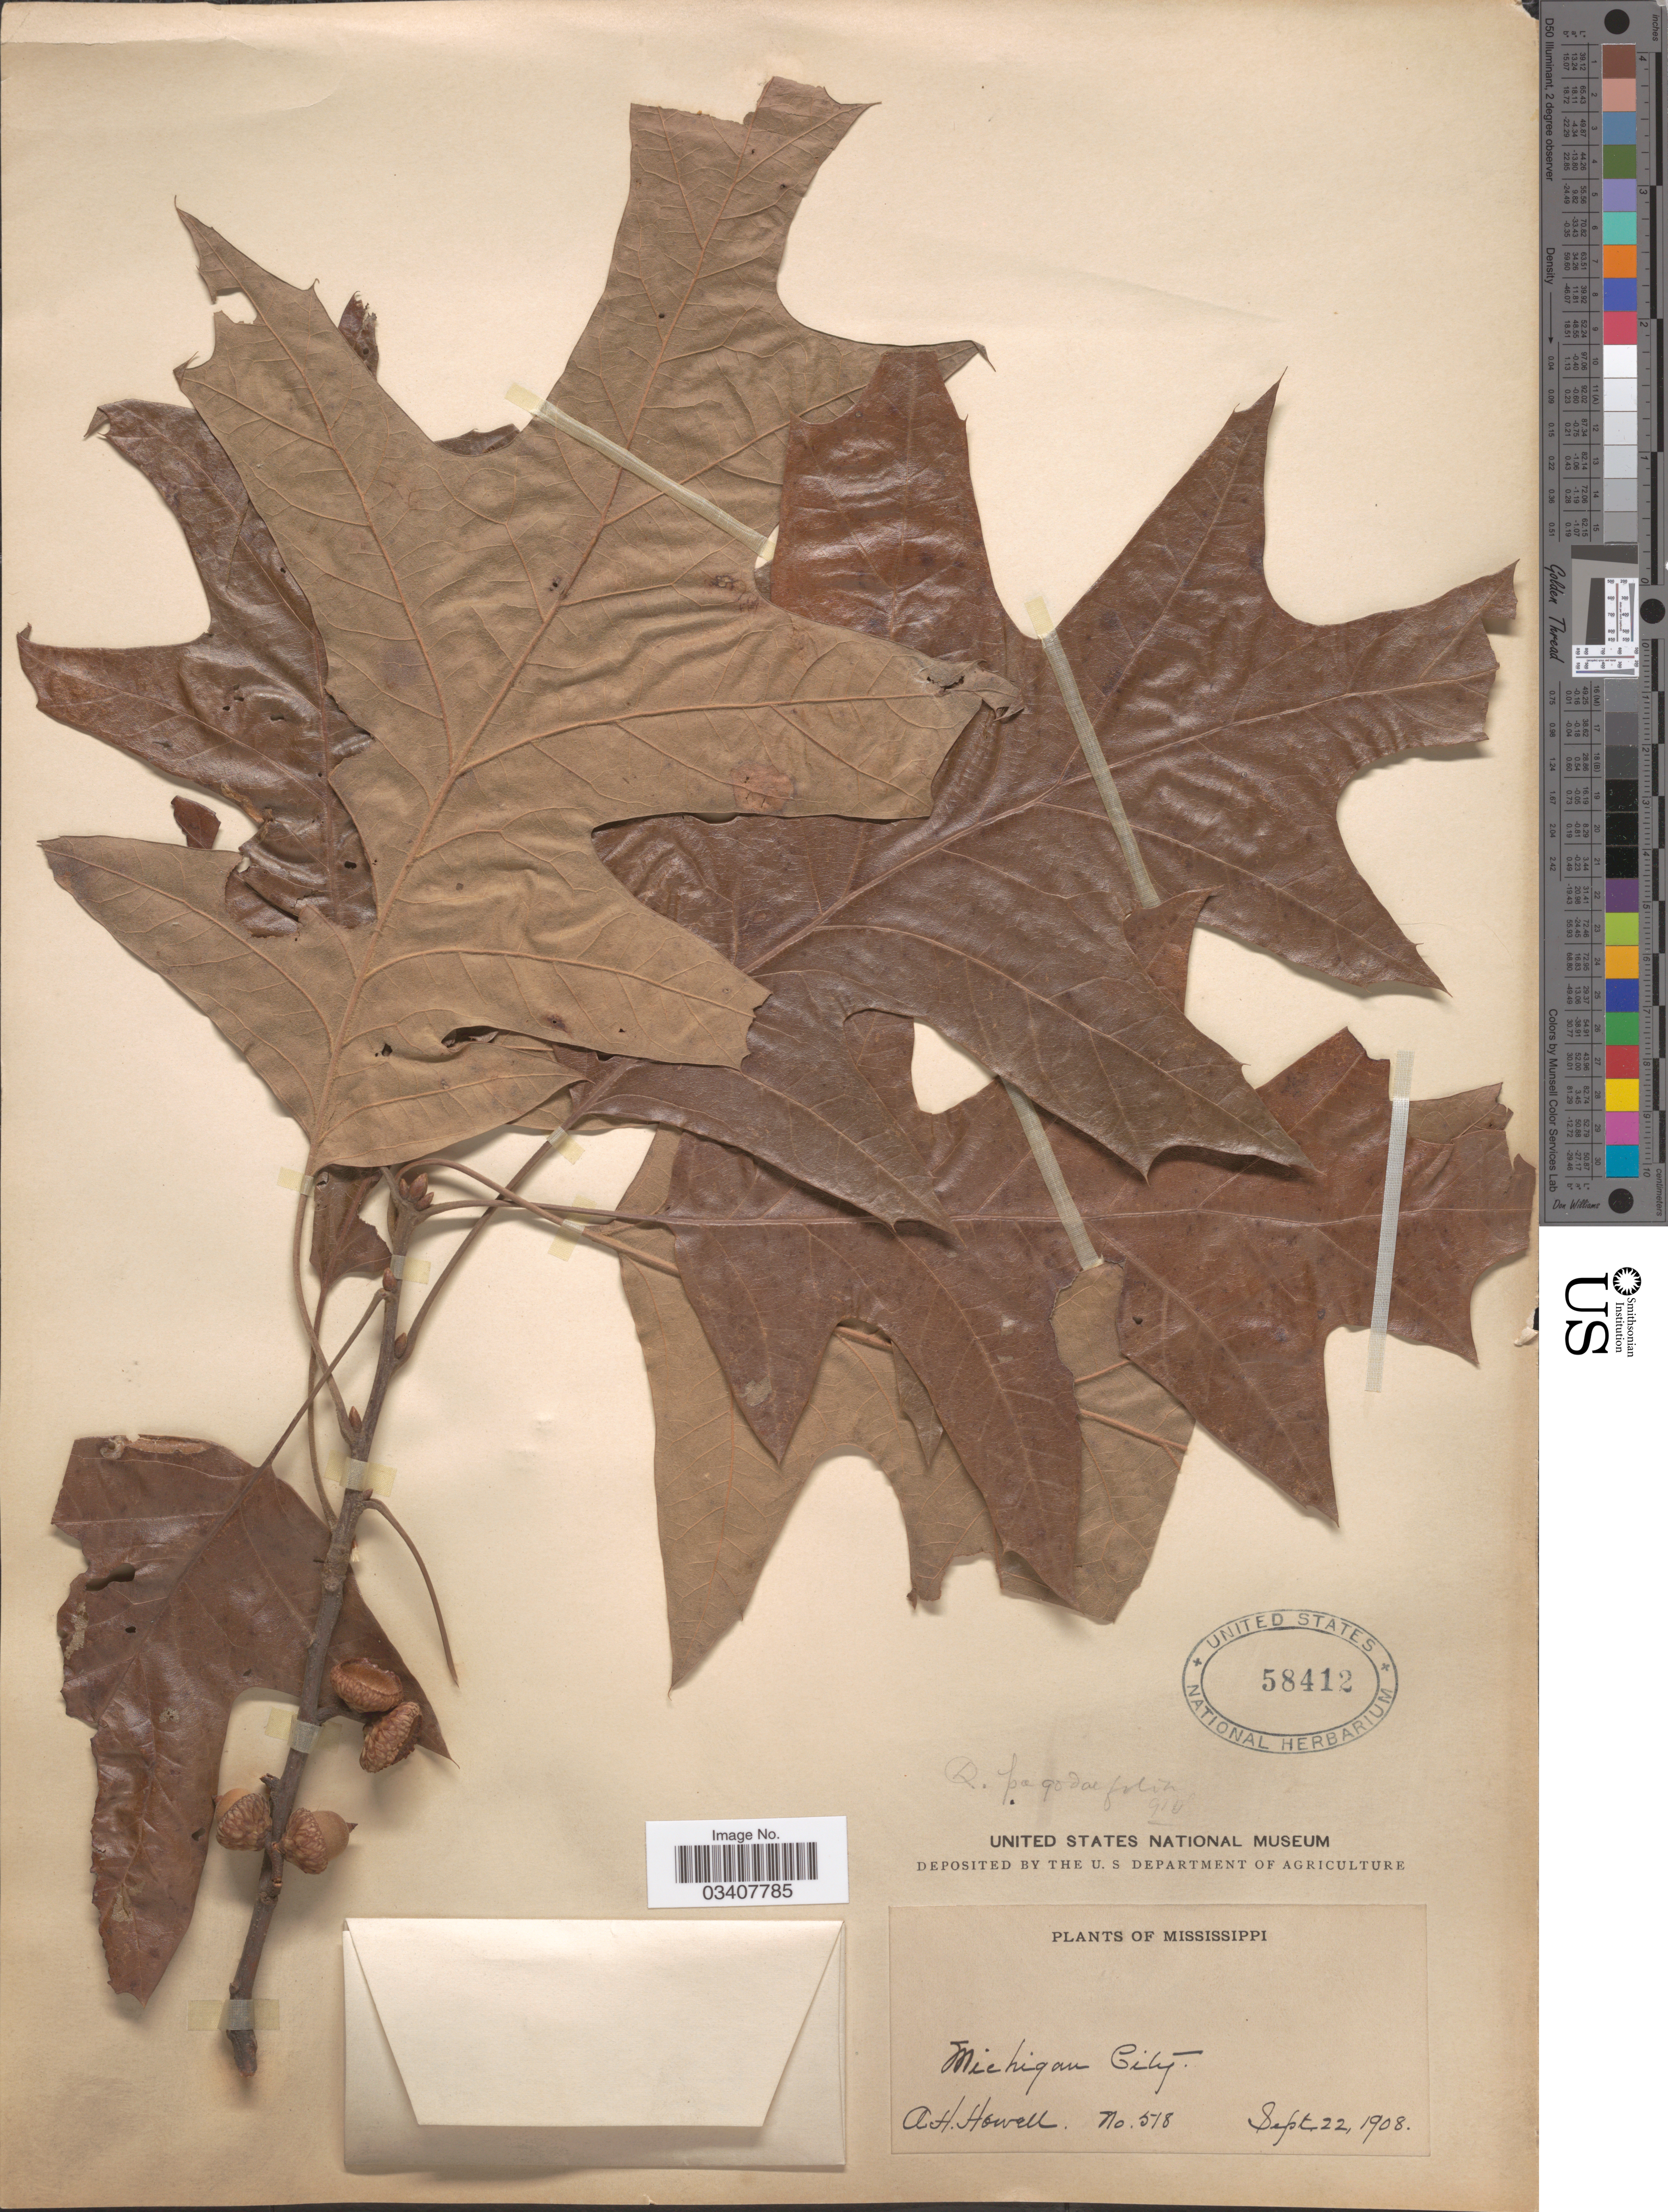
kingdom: Plantae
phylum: Tracheophyta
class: Magnoliopsida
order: Fagales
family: Fagaceae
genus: Quercus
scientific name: Quercus pagodifolia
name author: (Elliott) Ashe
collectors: A. Howell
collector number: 518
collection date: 1908-09-22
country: United States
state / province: Mississippi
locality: Michigan City.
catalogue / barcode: US 58412